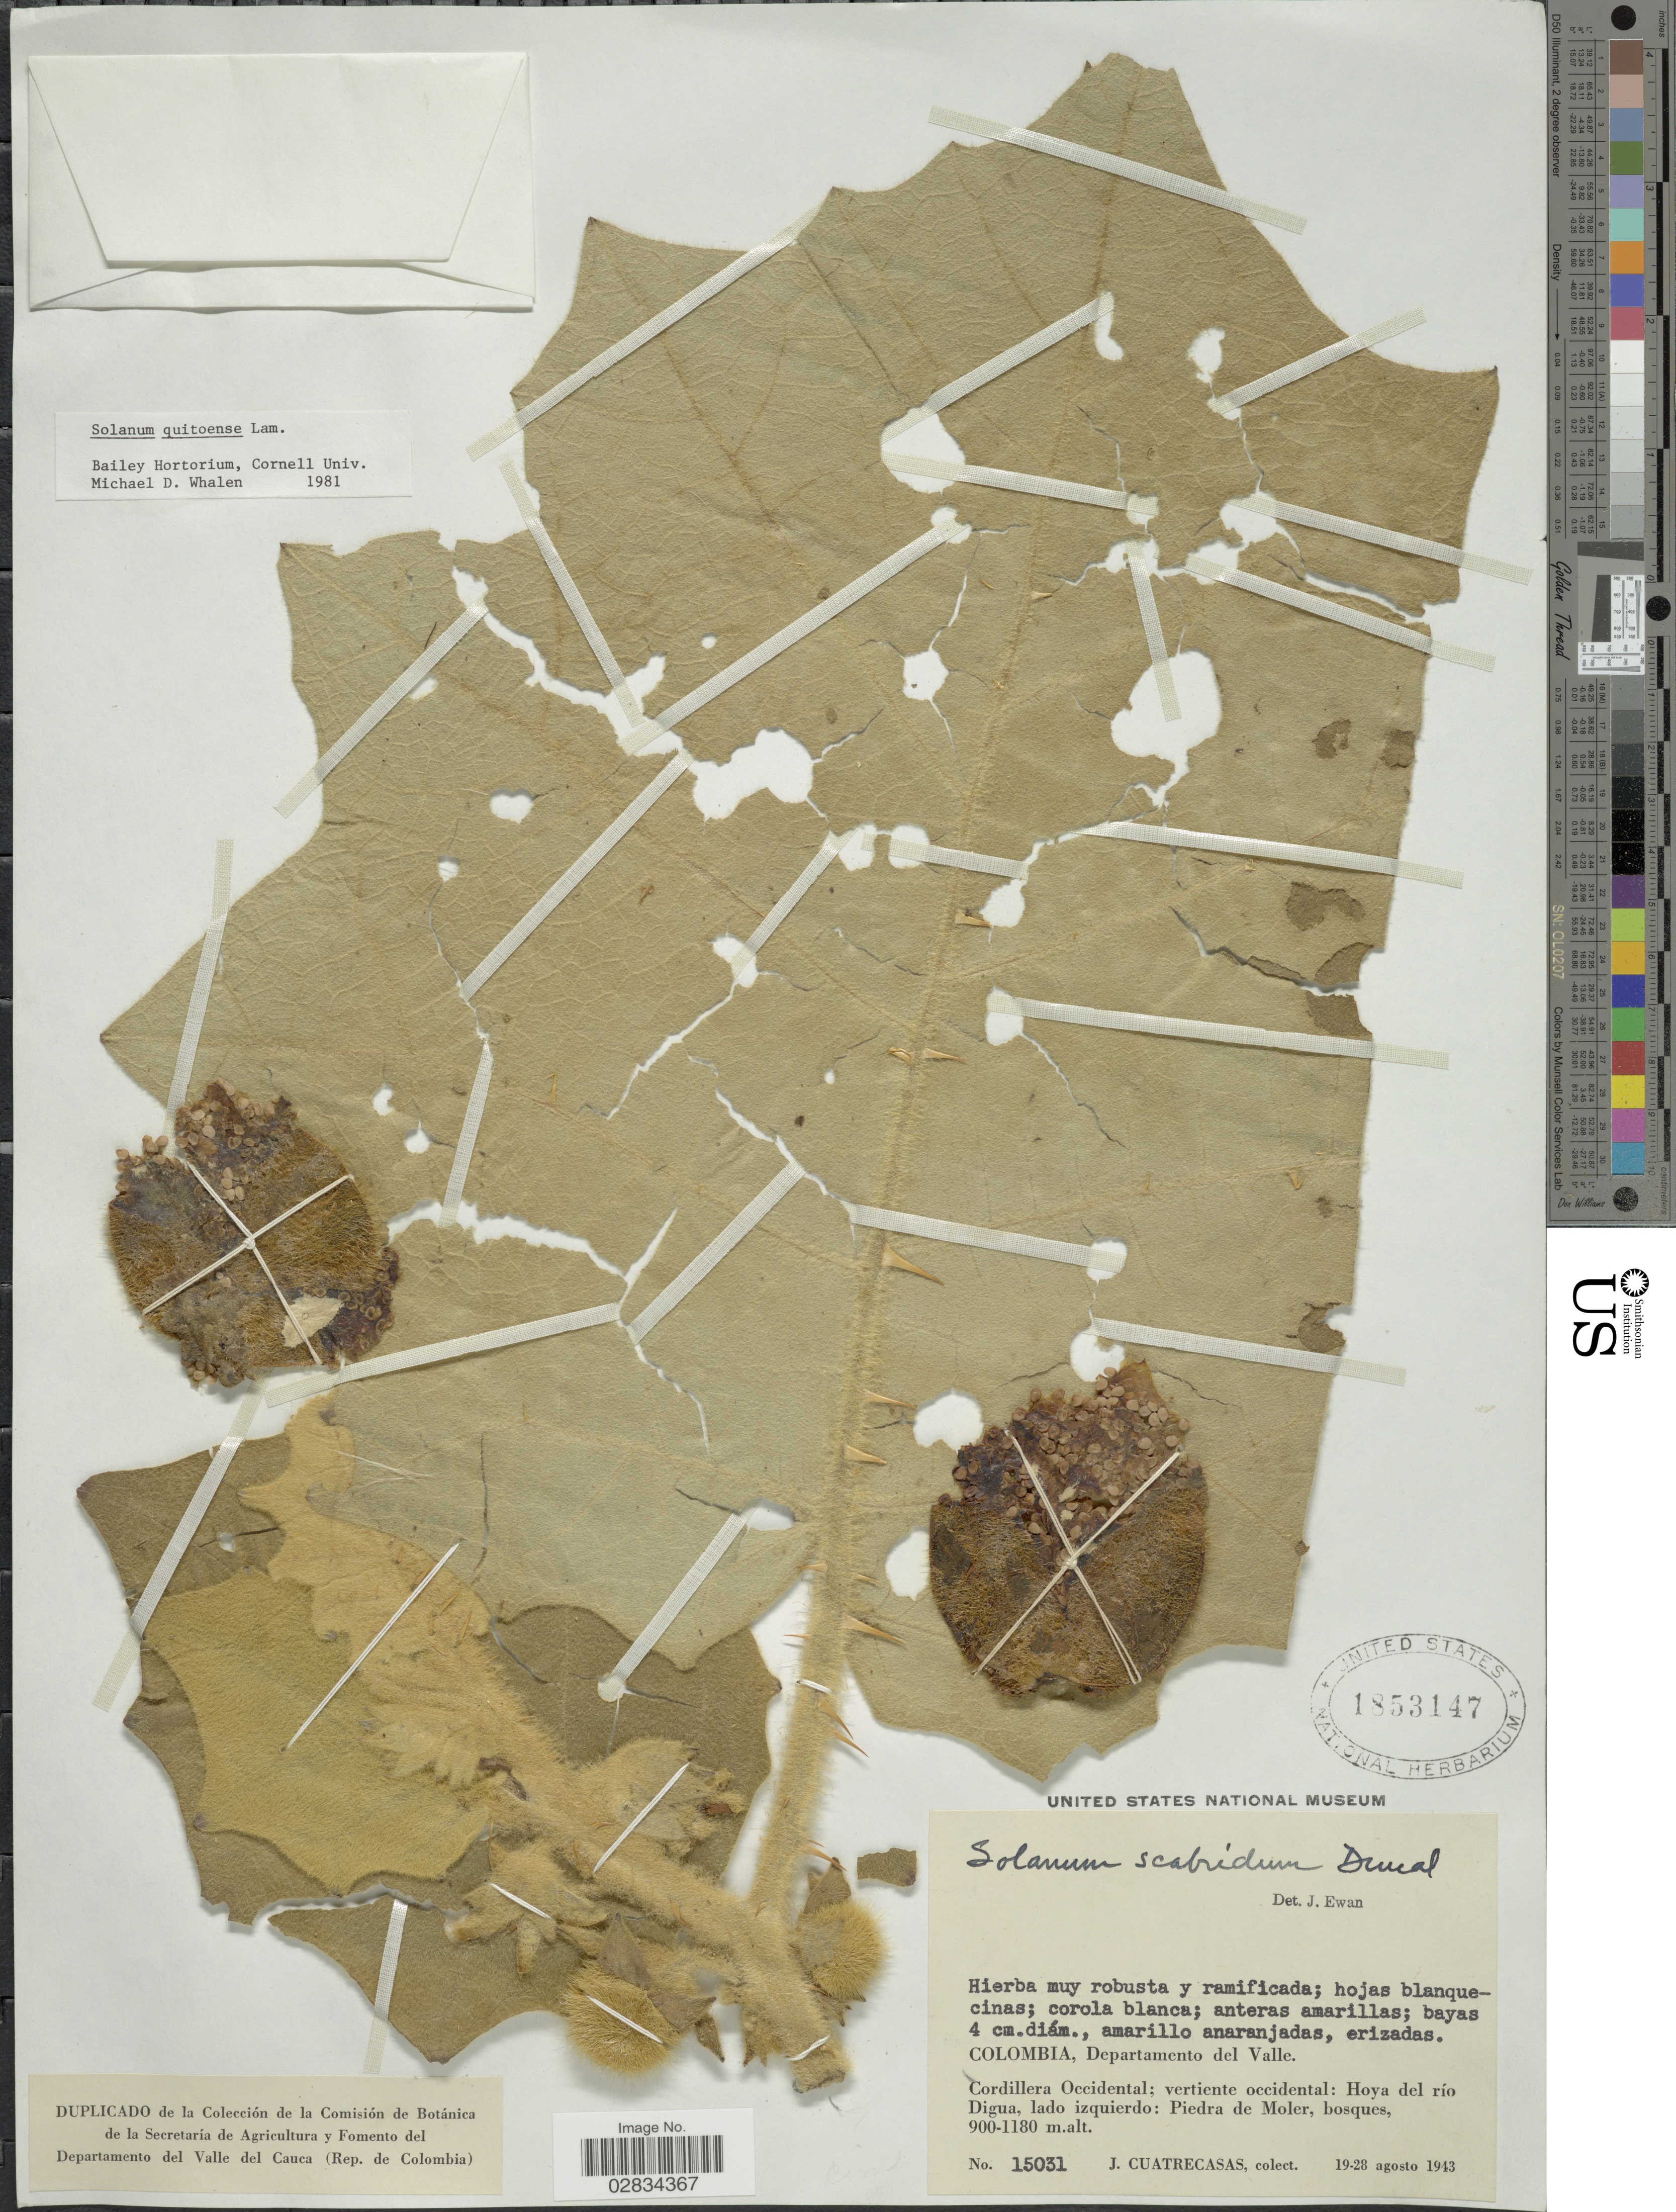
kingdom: Plantae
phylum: Tracheophyta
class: Magnoliopsida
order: Solanales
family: Solanaceae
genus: Solanum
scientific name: Solanum quitoense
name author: Lam.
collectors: J. Cuatrecasas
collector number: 15031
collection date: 1943-08-19/1943-08-28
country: Colombia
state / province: Valle del Cauca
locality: Departamento del Valle. Cordillera Occidental; vertiente occidental: Hoya del río Digua, lado izquierdo: Piedra de Moler, bosques.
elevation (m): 900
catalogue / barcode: US 1853147